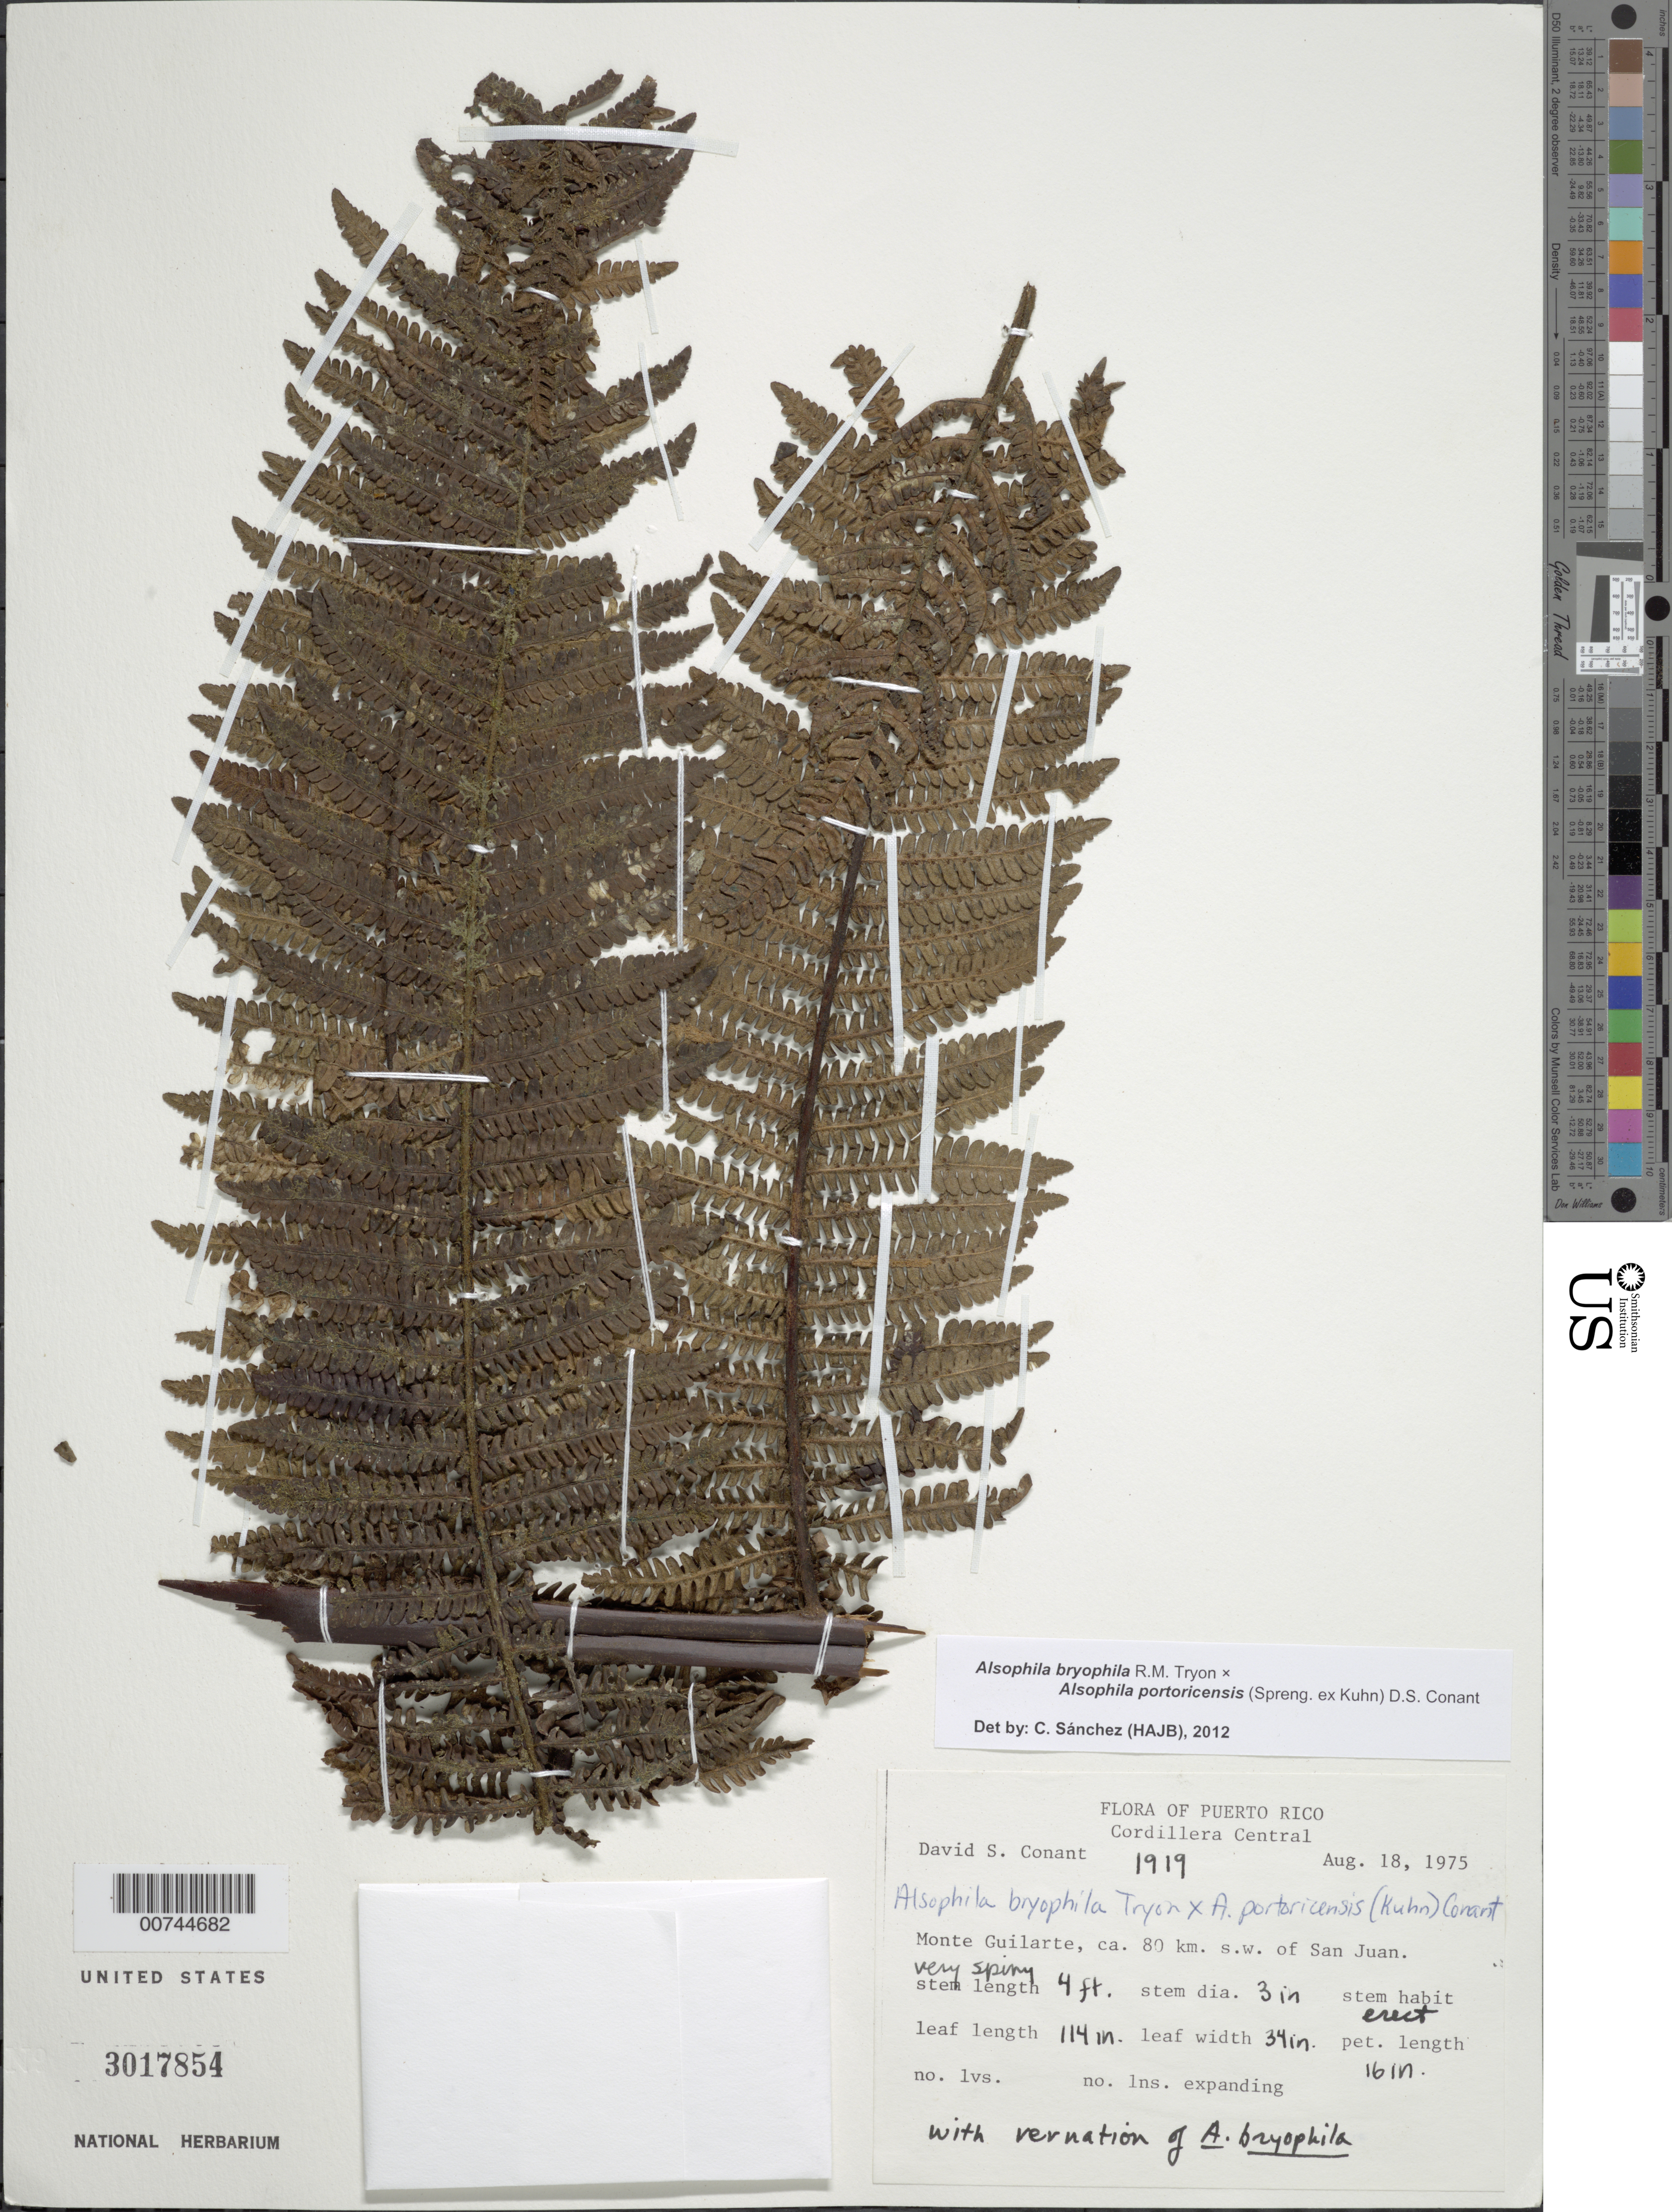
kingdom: Plantae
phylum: Tracheophyta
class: Polypodiopsida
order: Cyatheales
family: Cyatheaceae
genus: Alsophila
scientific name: Alsophila bryophila x A. portoricensis (Spreng. ex Kuhn) D.S. Conant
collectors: D. S. Conant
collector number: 1919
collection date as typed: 18 Aug 1975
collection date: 1975-08-18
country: Puerto Rico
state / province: Adjuntas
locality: Monte Guilarte, ca. 80 km SW of San Juan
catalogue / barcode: US 3017854